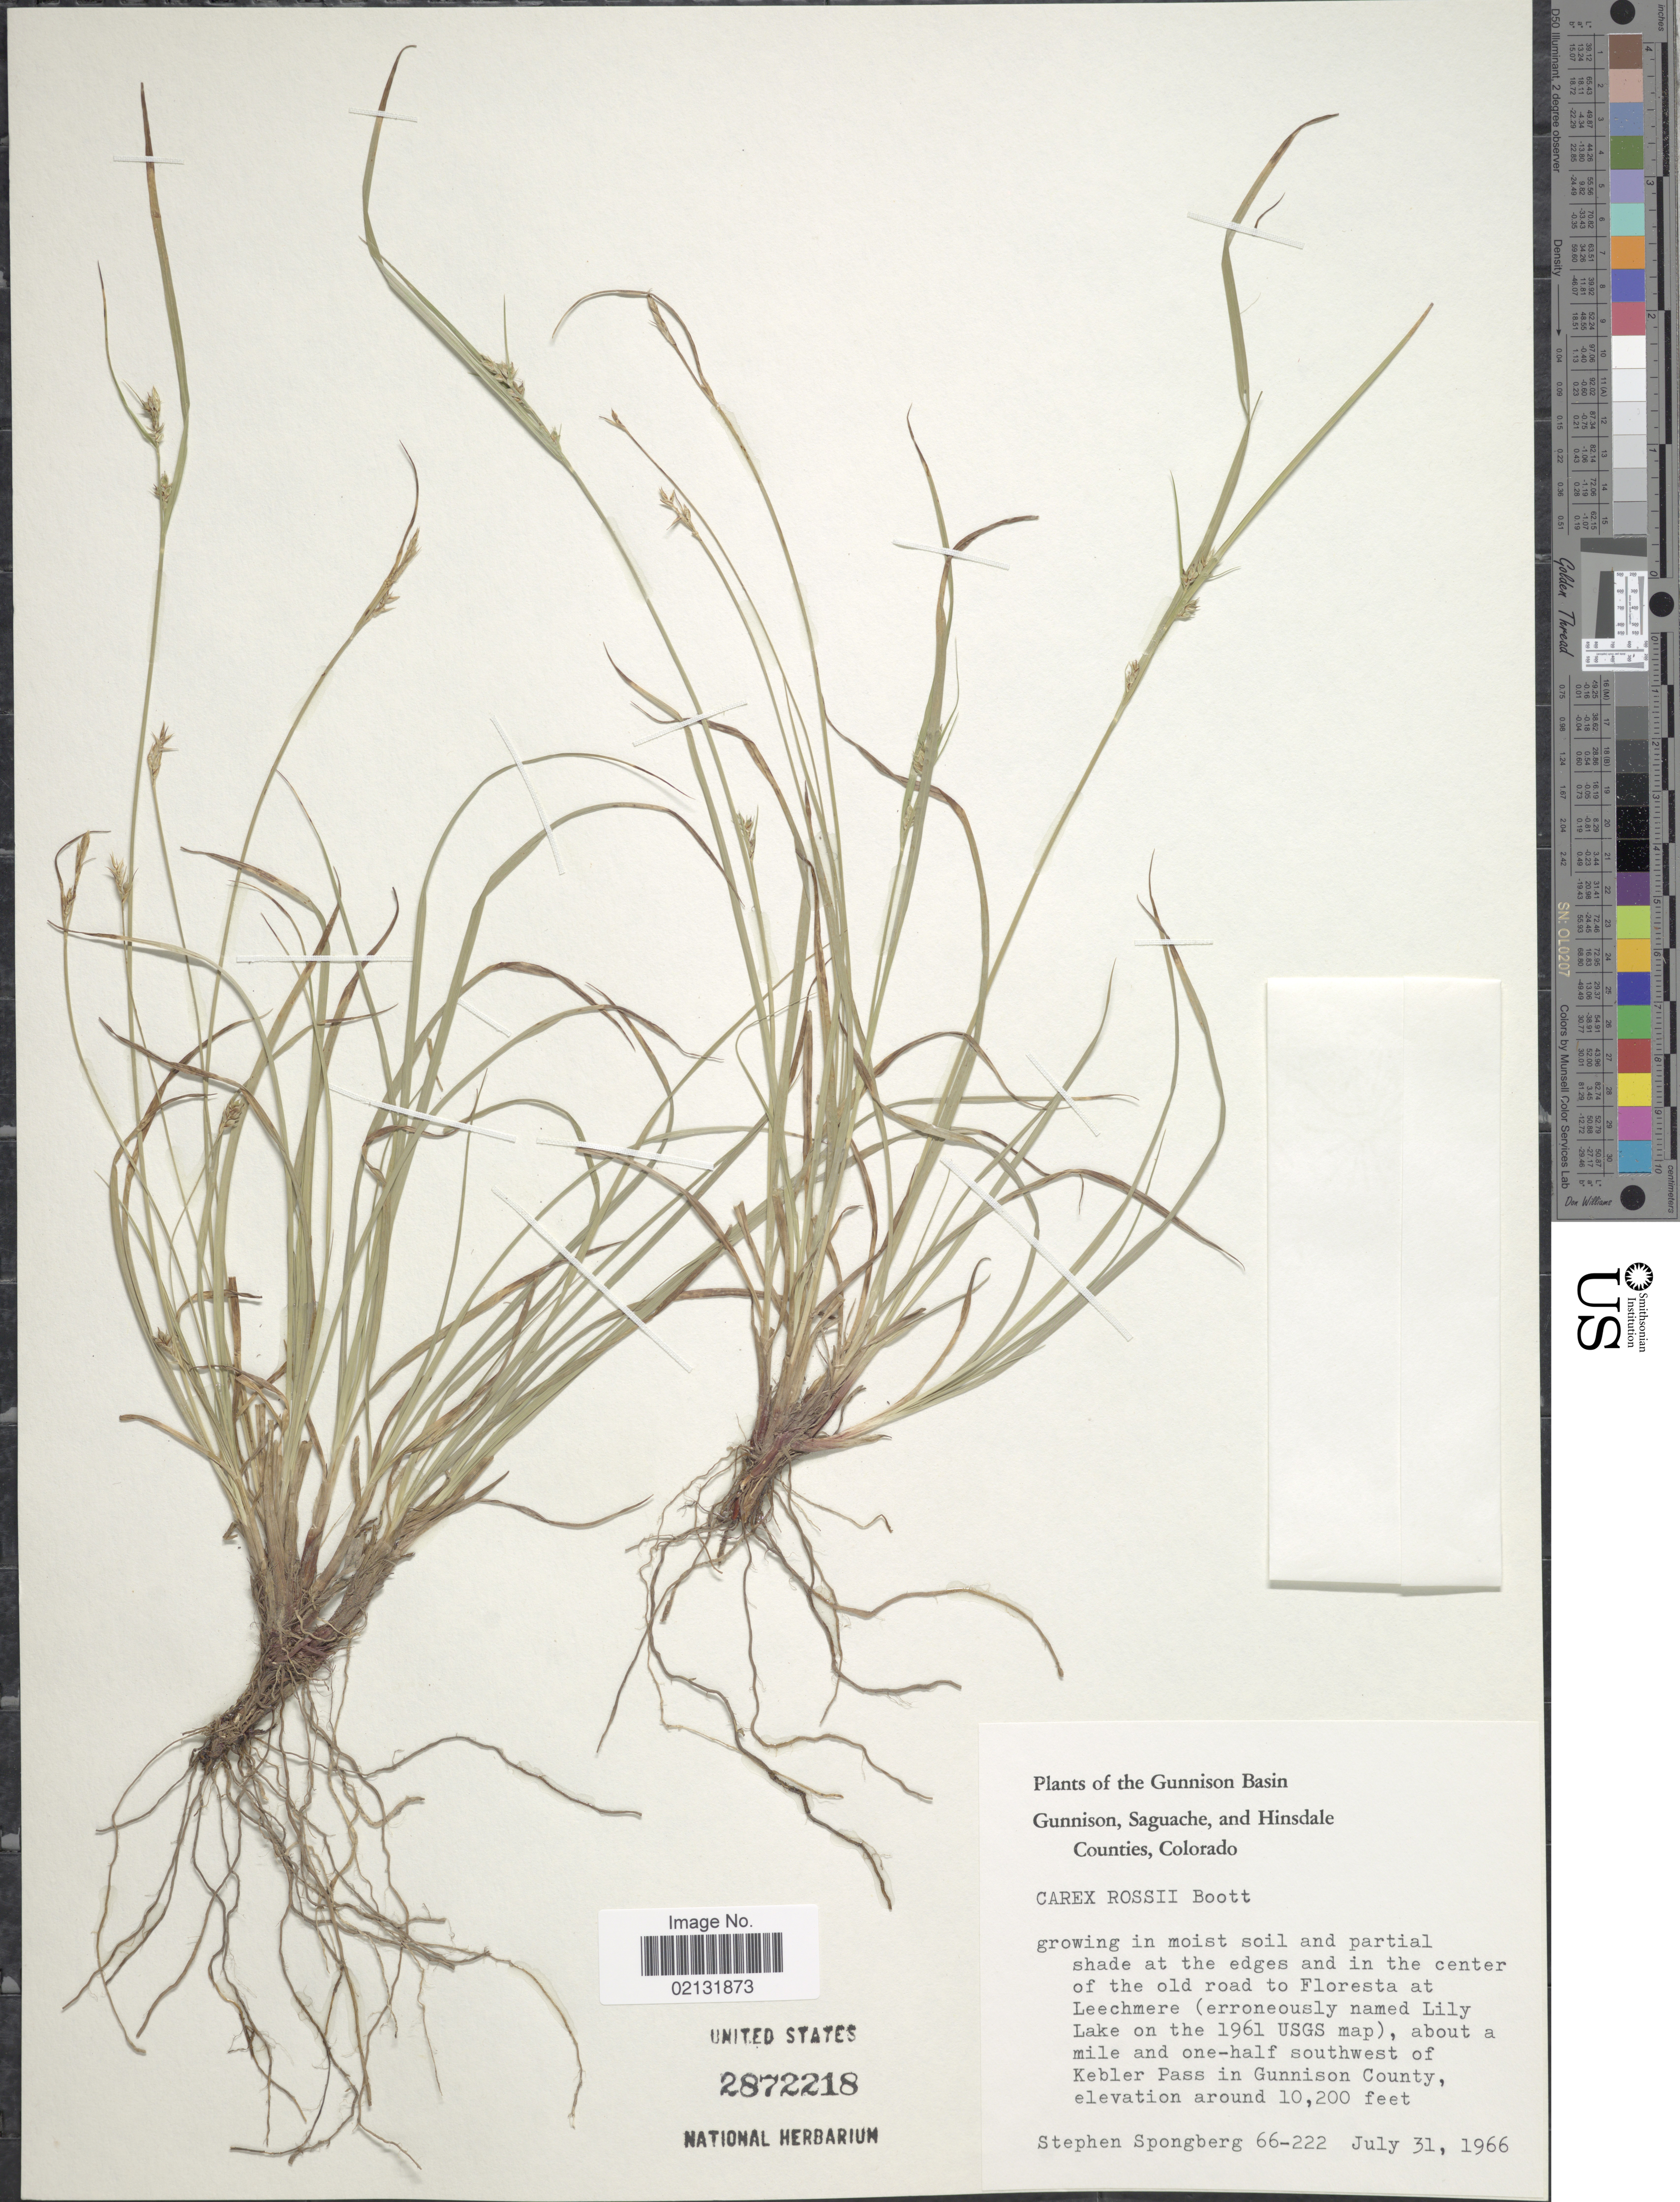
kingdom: Plantae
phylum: Tracheophyta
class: Liliopsida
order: Poales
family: Cyperaceae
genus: Carex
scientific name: Carex rossii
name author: Boott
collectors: S. A.Spongberg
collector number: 66-222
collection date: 1966-07-31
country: United States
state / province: Colorado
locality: Gunnison Basin, Gunnison, Saguache, and Hinsdale Counties, Colorado. At the edges and in the center of the old road to Floresta at Leechmere (eroneously named Lily Lake on the 1961 USGS map), about a mile and one-half southwest of Kebler Pass in Gunnsion County.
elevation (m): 3109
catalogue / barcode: US 2872218